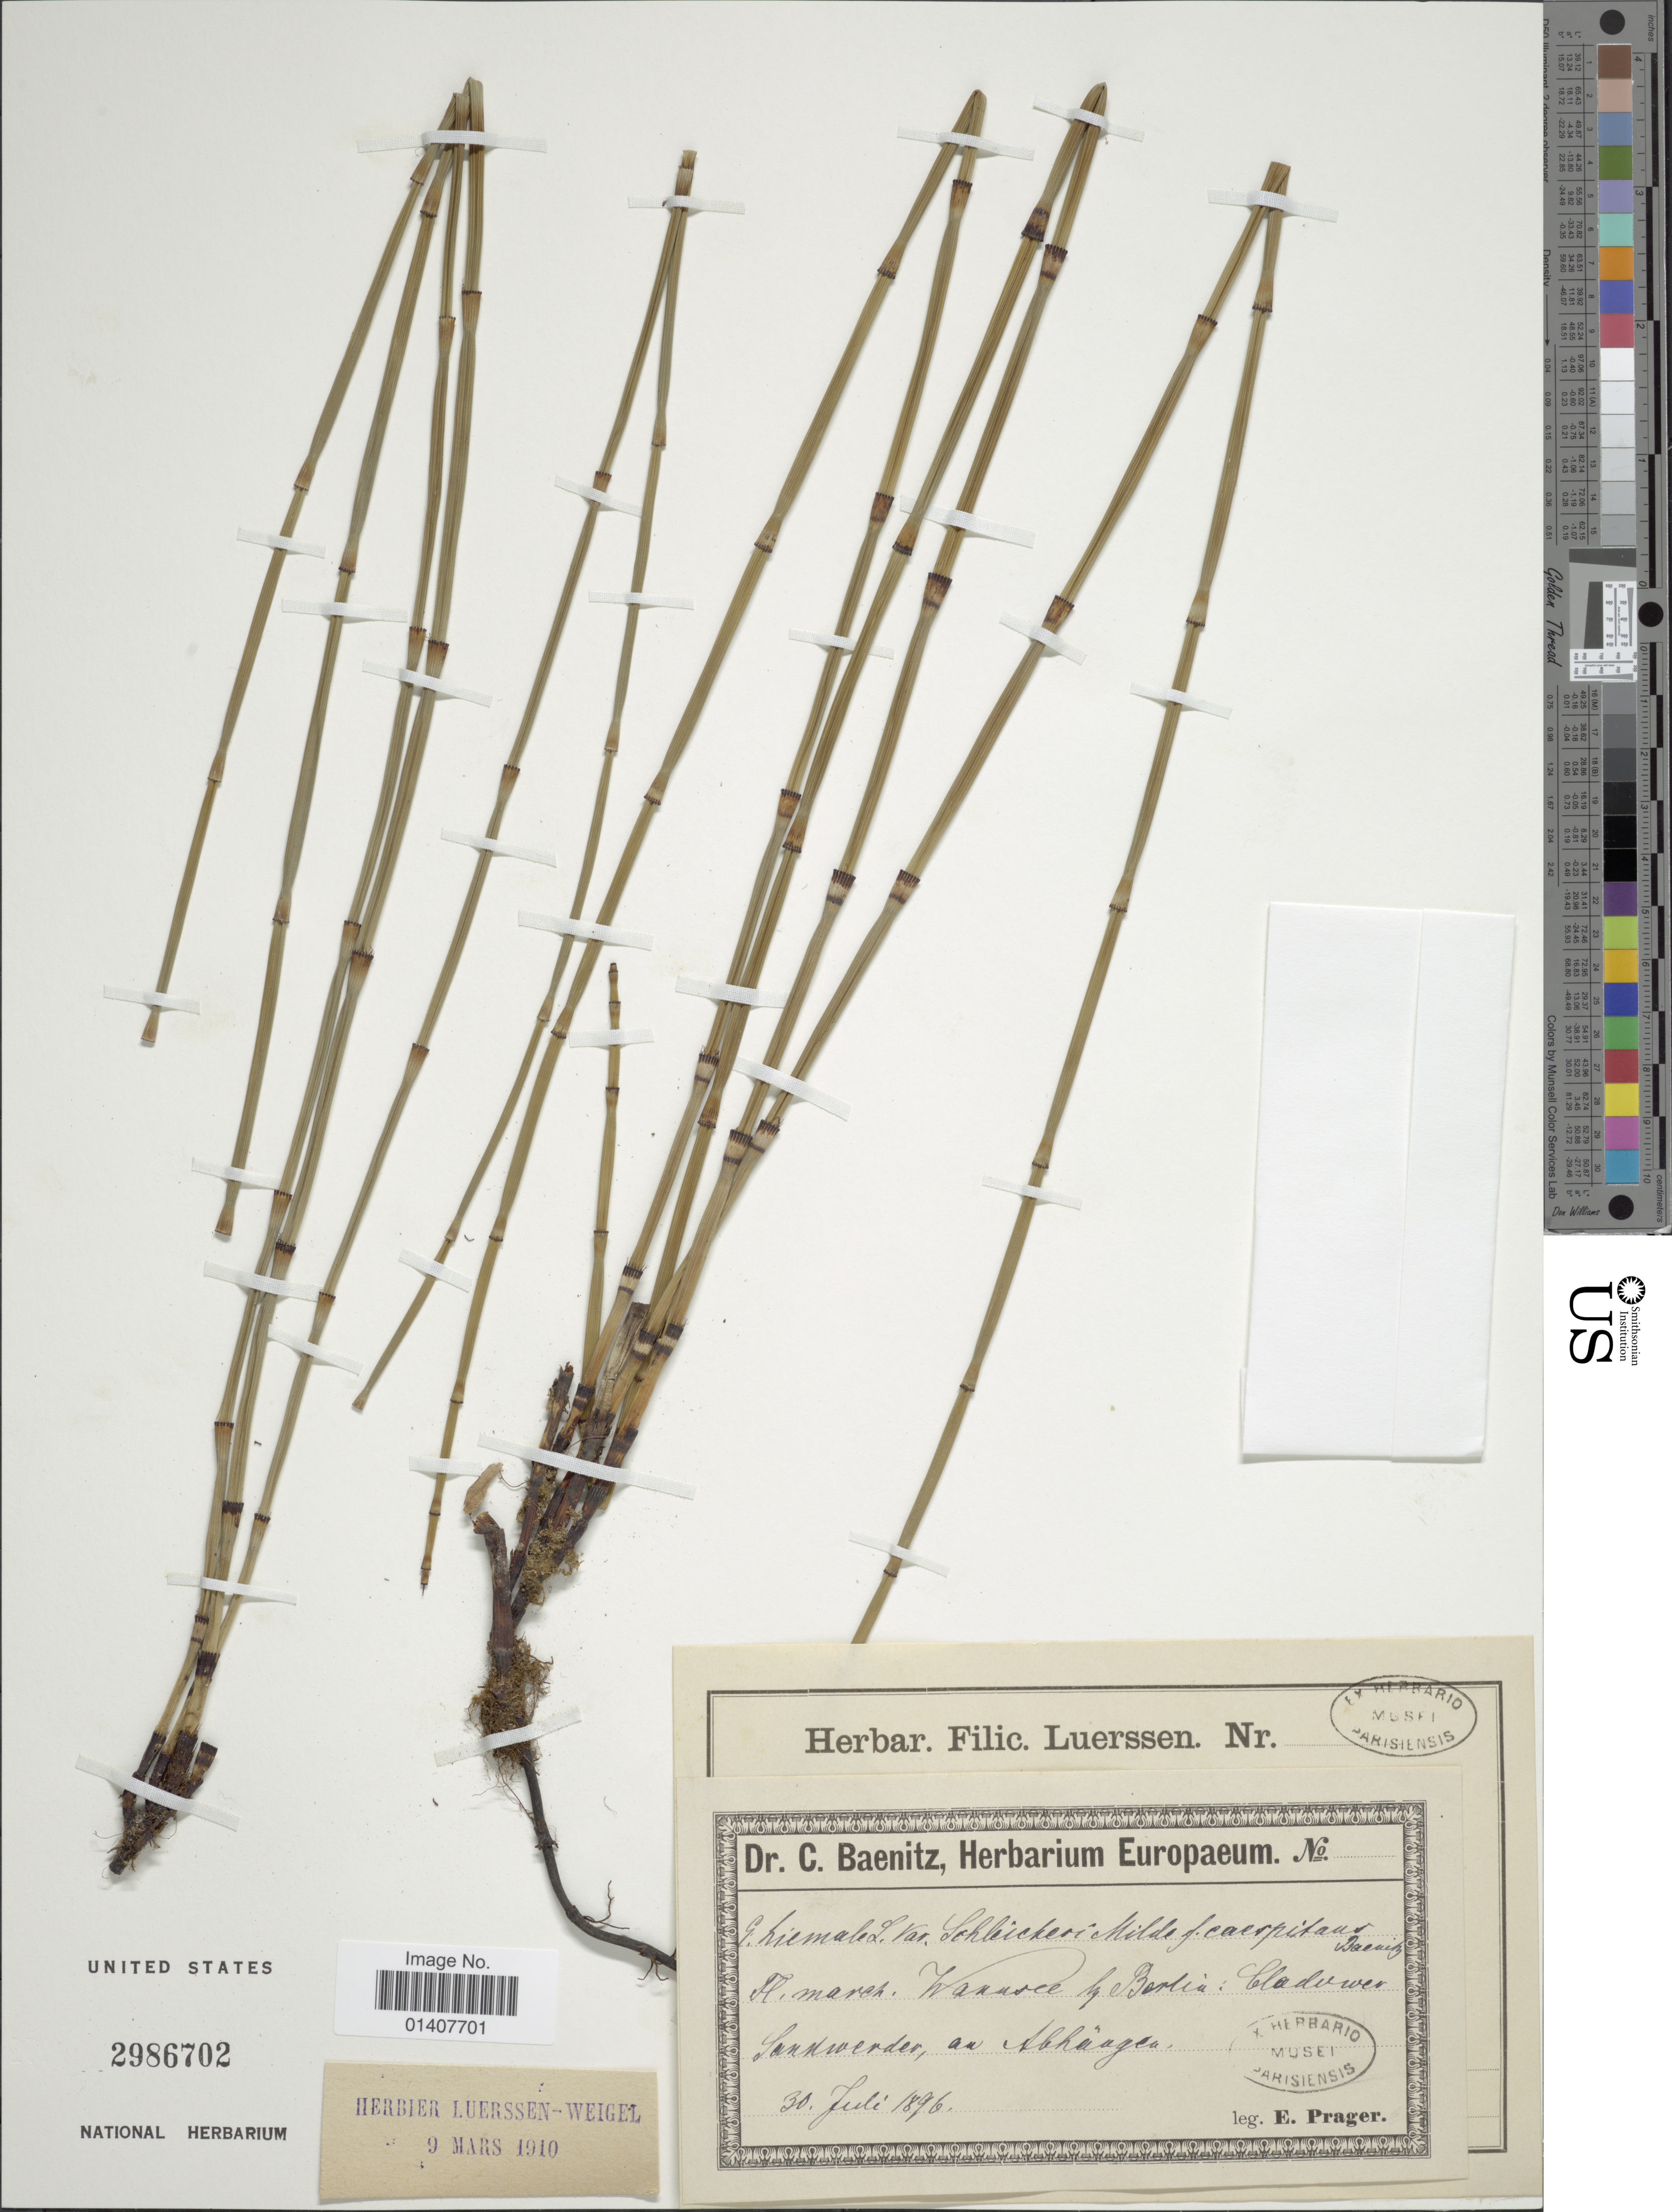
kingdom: Plantae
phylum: Tracheophyta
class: Polypodiopsida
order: Equisetales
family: Equisetaceae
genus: Equisetum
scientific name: Equisetum hyemale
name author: L.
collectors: E. Prager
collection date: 1896-07-30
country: Germany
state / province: Berlin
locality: Fl. march. Wanusee by Berlin: Claduwes Sandwender an Abhange [interpreted]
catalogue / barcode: US 2986702